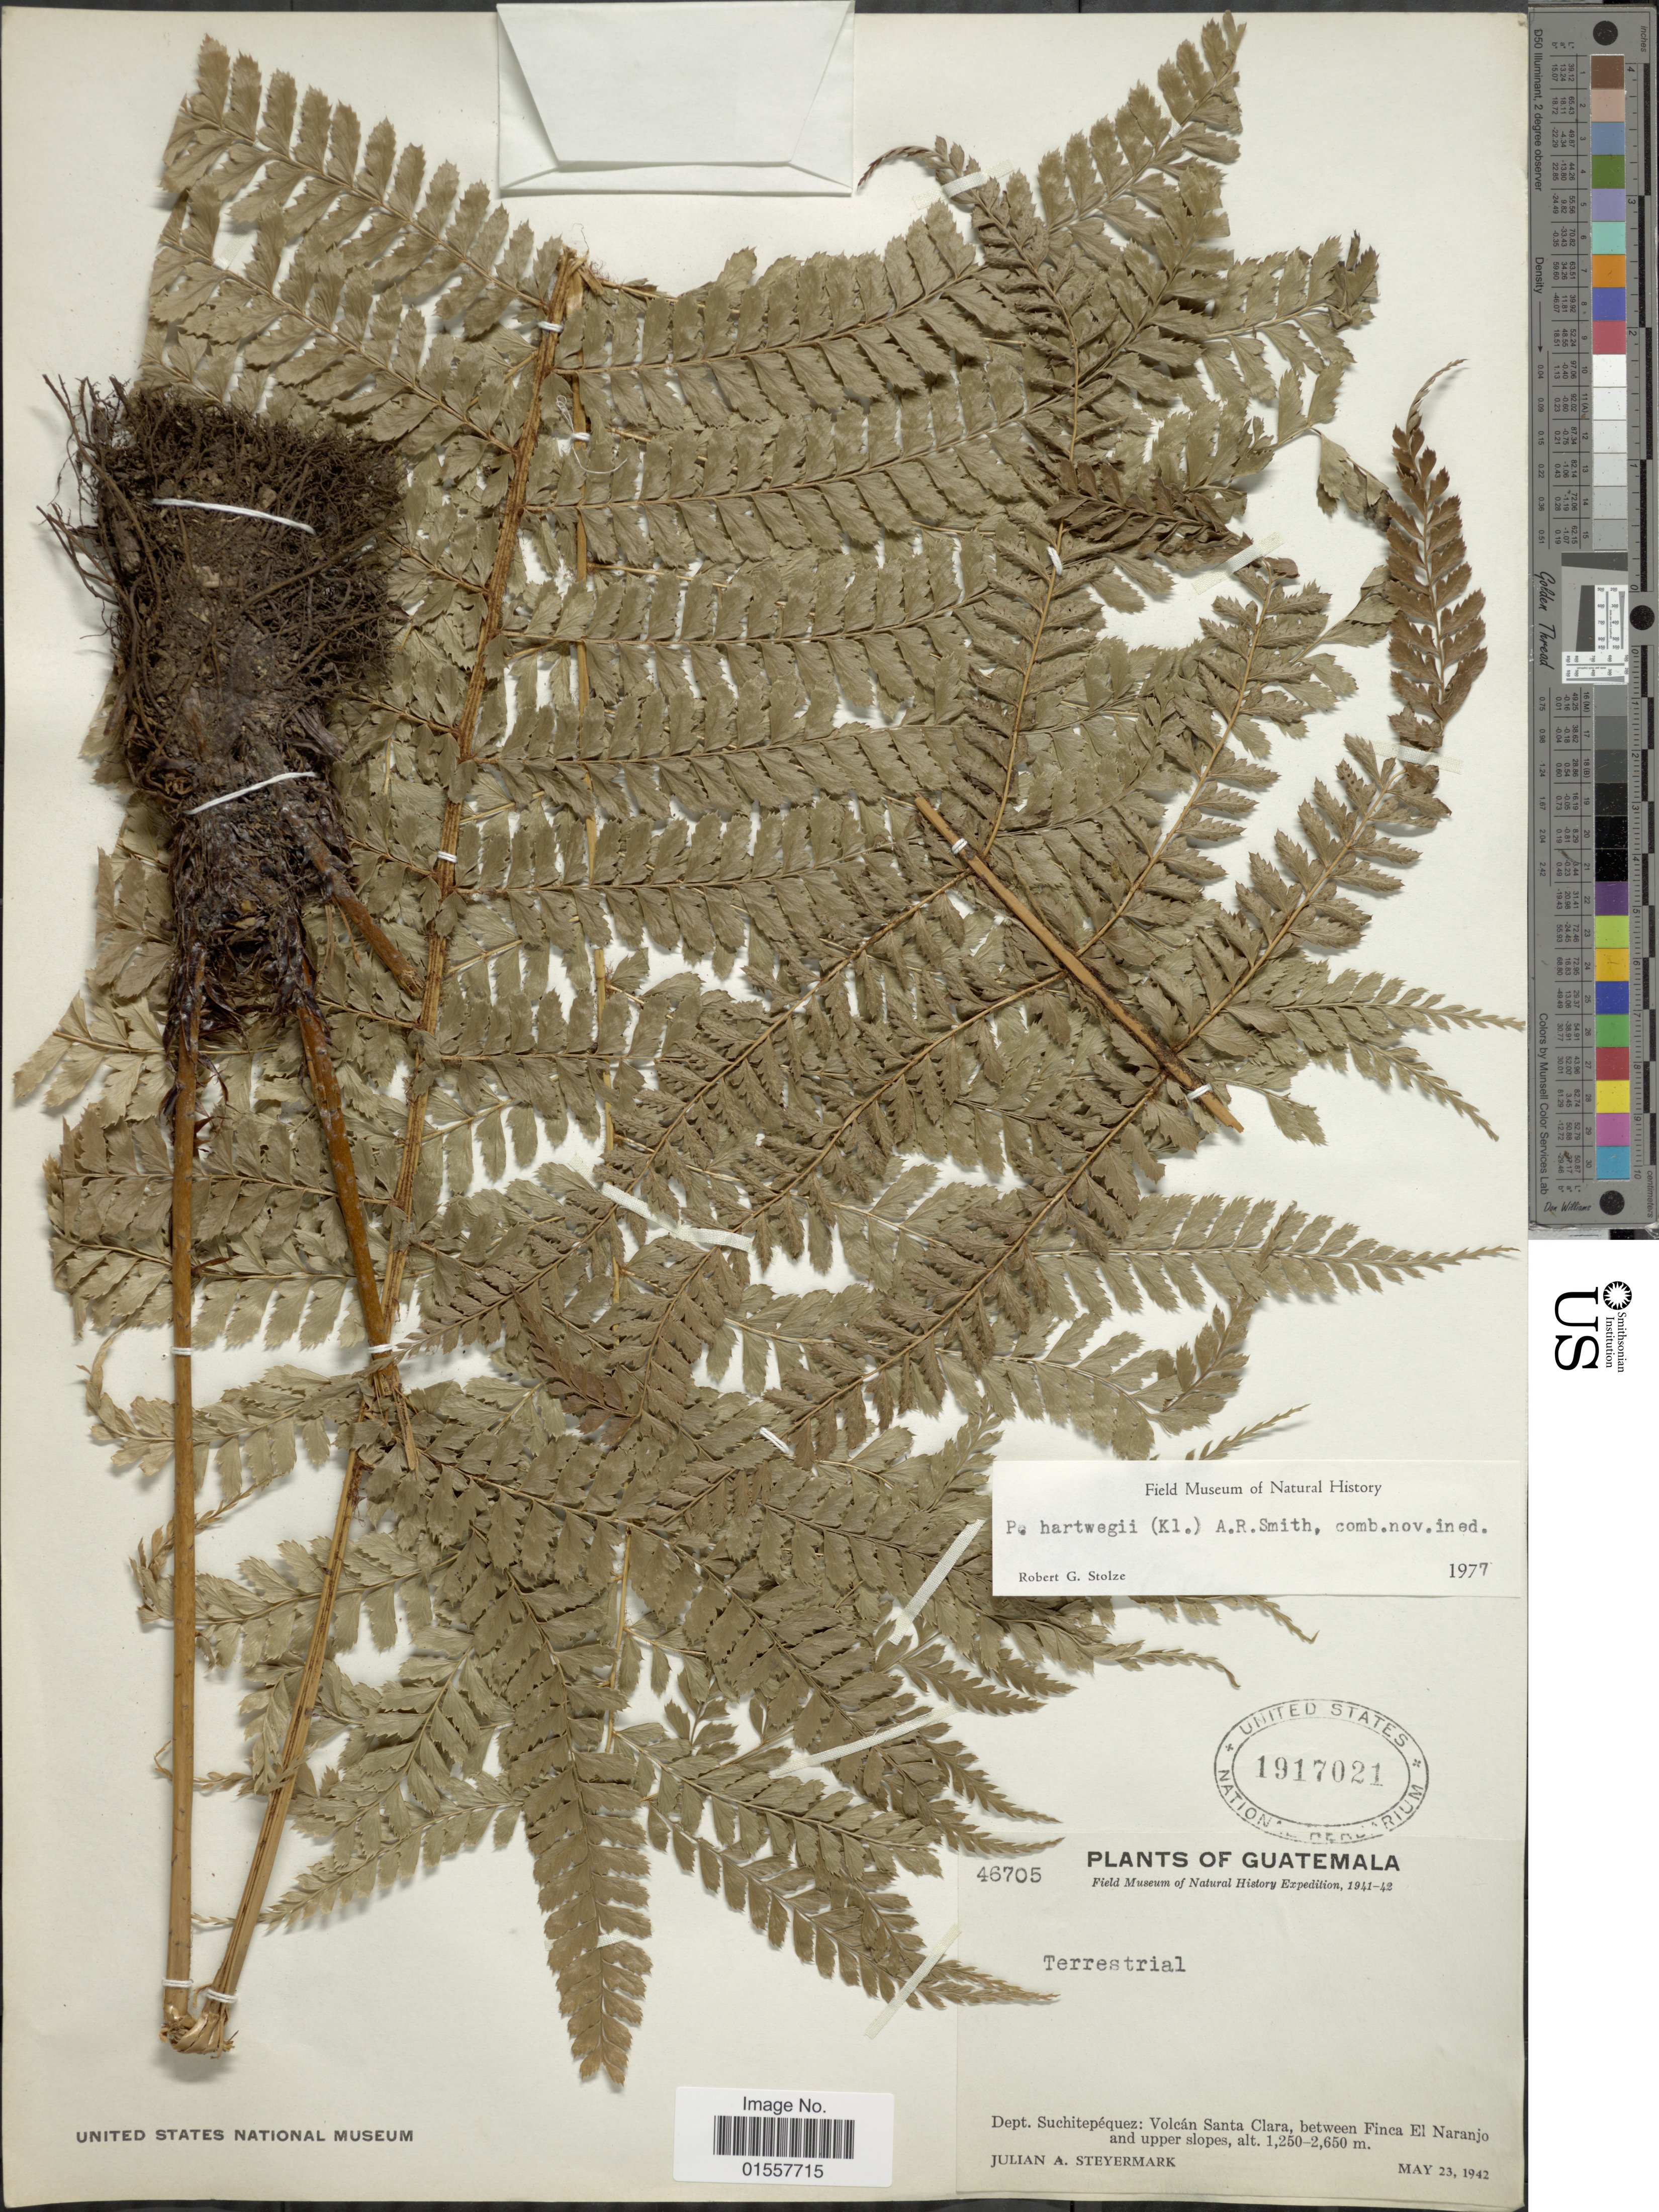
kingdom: Plantae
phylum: Tracheophyta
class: Polypodiopsida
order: Polypodiales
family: Dryopteridaceae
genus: Polystichum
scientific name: Polystichum hartwegii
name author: (Klotzsch) Hieron.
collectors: J. Steyermark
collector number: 46705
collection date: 1942-05-23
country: Guatemala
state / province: Suchitepéquez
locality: Dept. Suchitepequez: Volcan Santa Clara, between Finca El Naranjo and upper slopes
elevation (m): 1250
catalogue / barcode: US 1917021